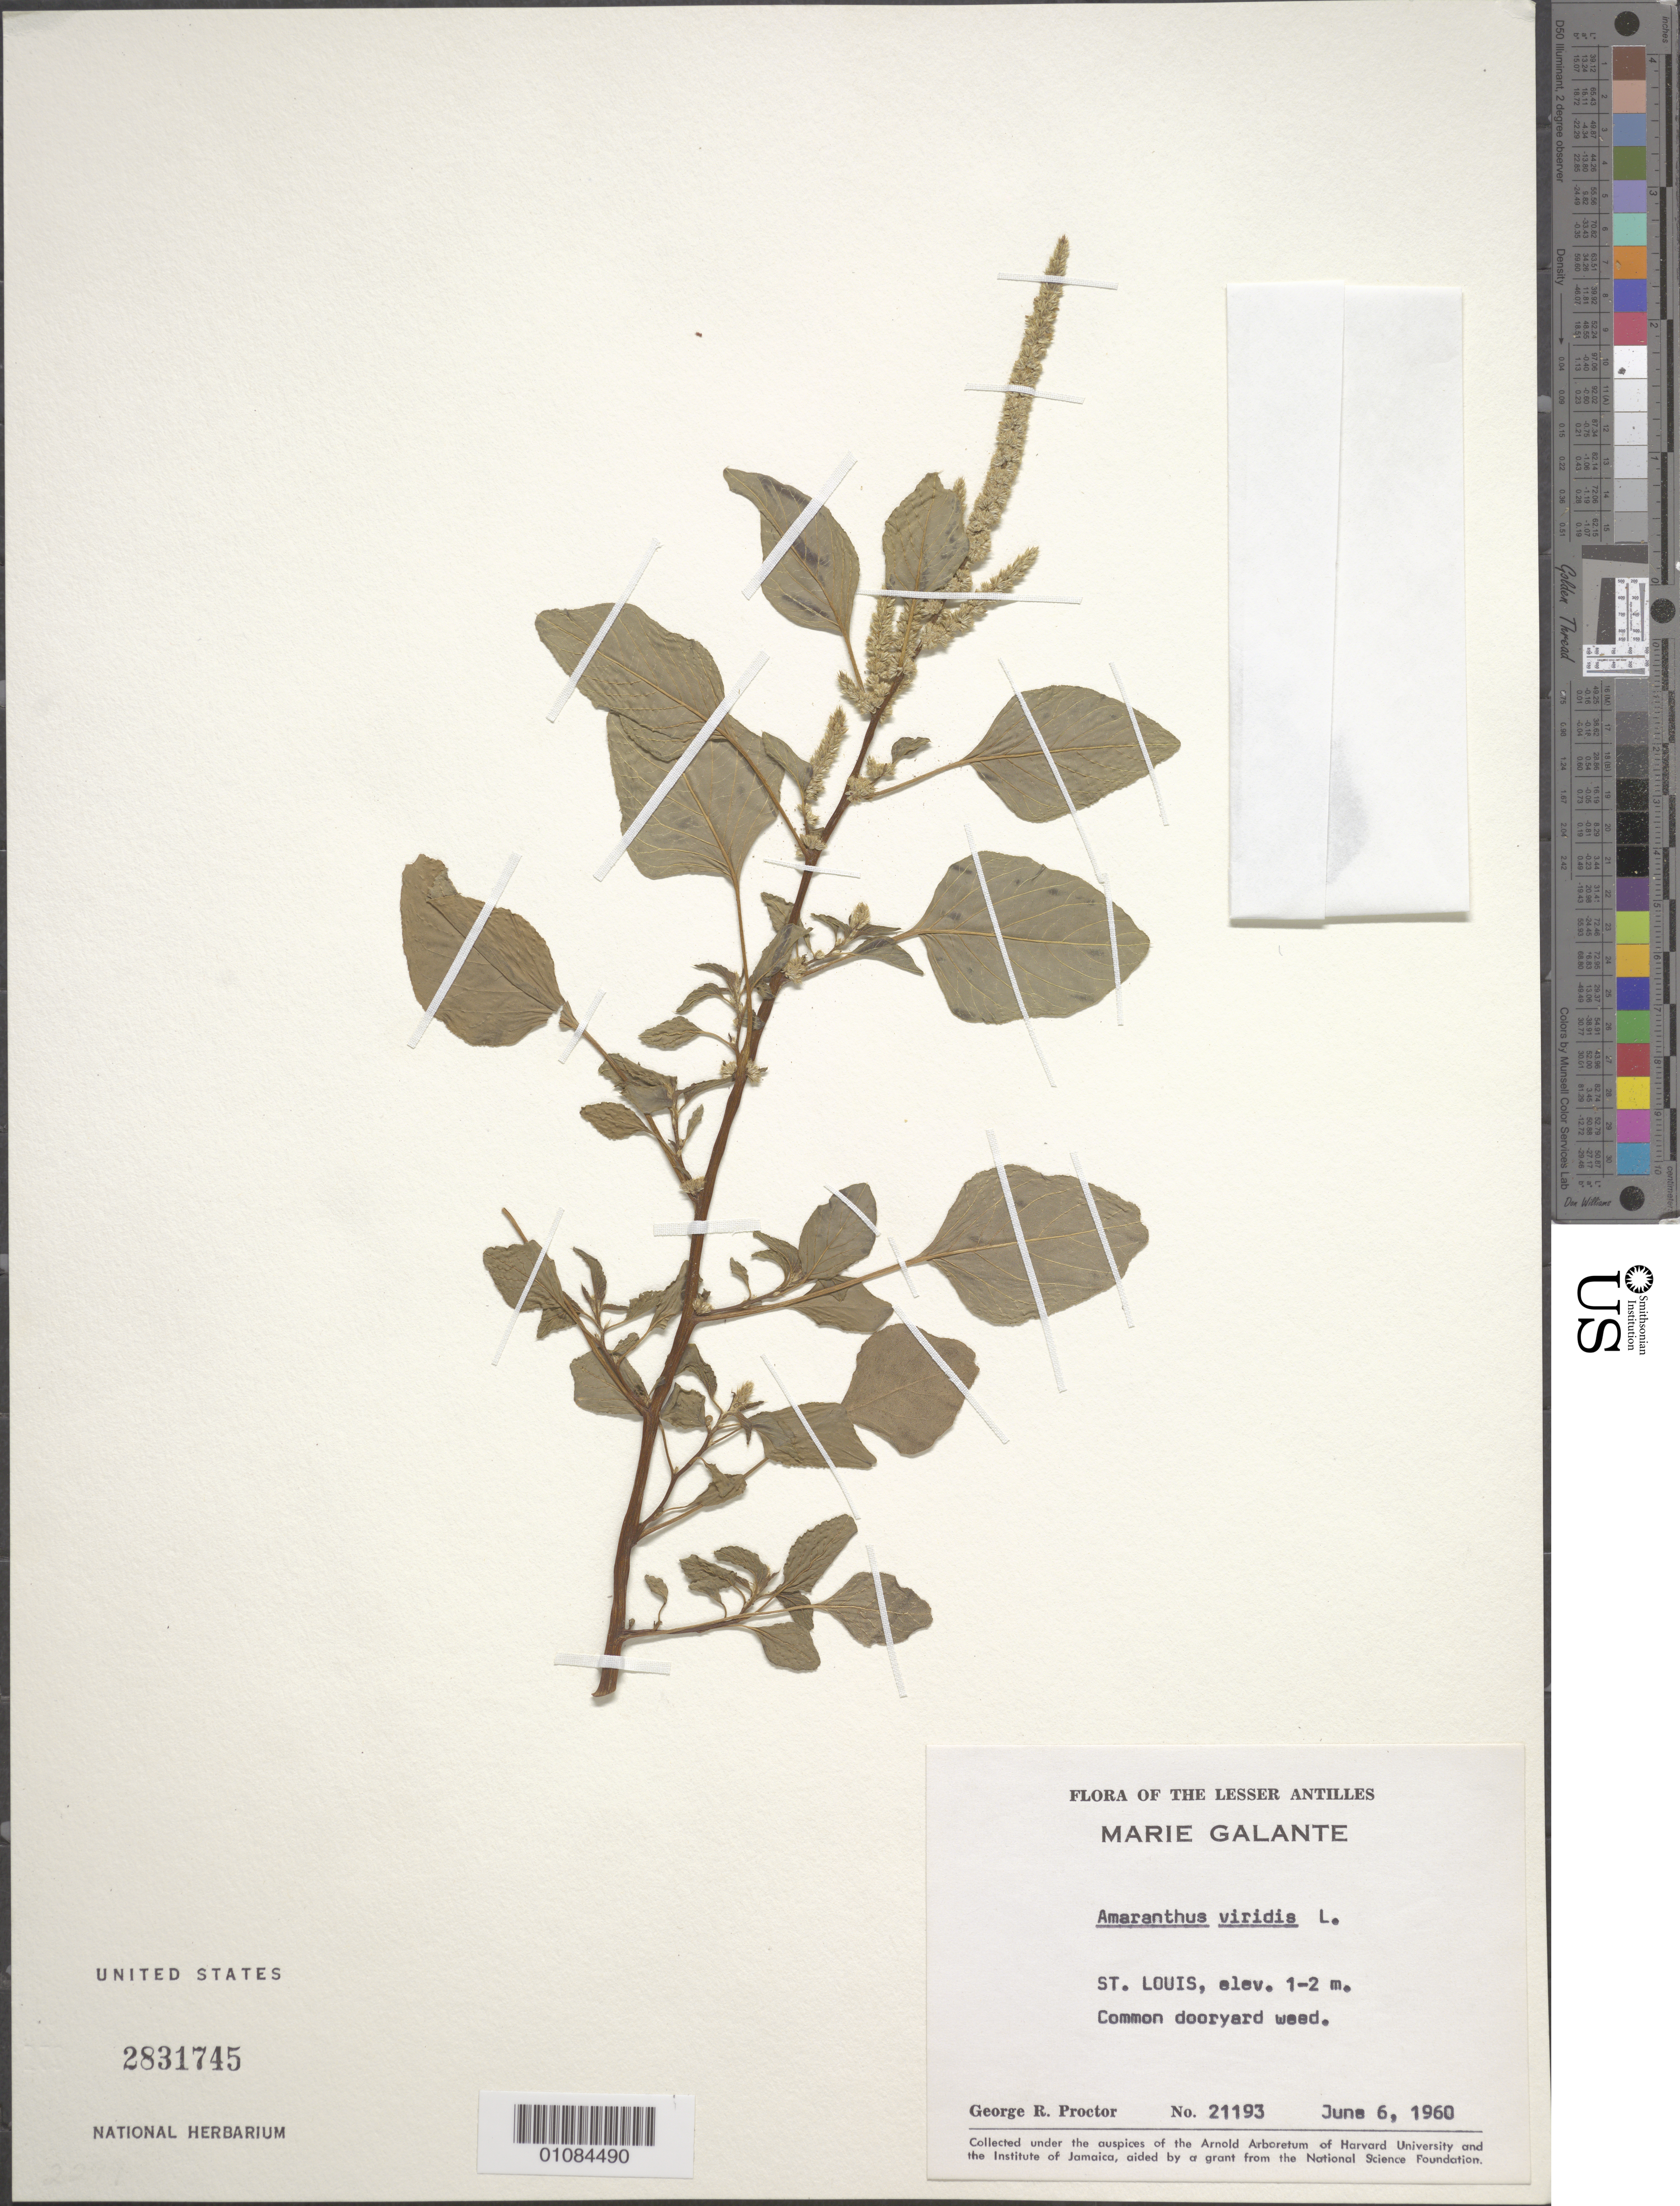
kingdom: Plantae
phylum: Tracheophyta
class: Magnoliopsida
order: Caryophyllales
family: Amaranthaceae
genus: Amaranthus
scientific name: Amaranthus viridis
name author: L.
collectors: G. R. Proctor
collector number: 21193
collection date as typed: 06 Jun 1960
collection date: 1960-06-06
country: Guadeloupe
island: Marie Galante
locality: St. Louis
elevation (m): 1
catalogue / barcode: US 2831745